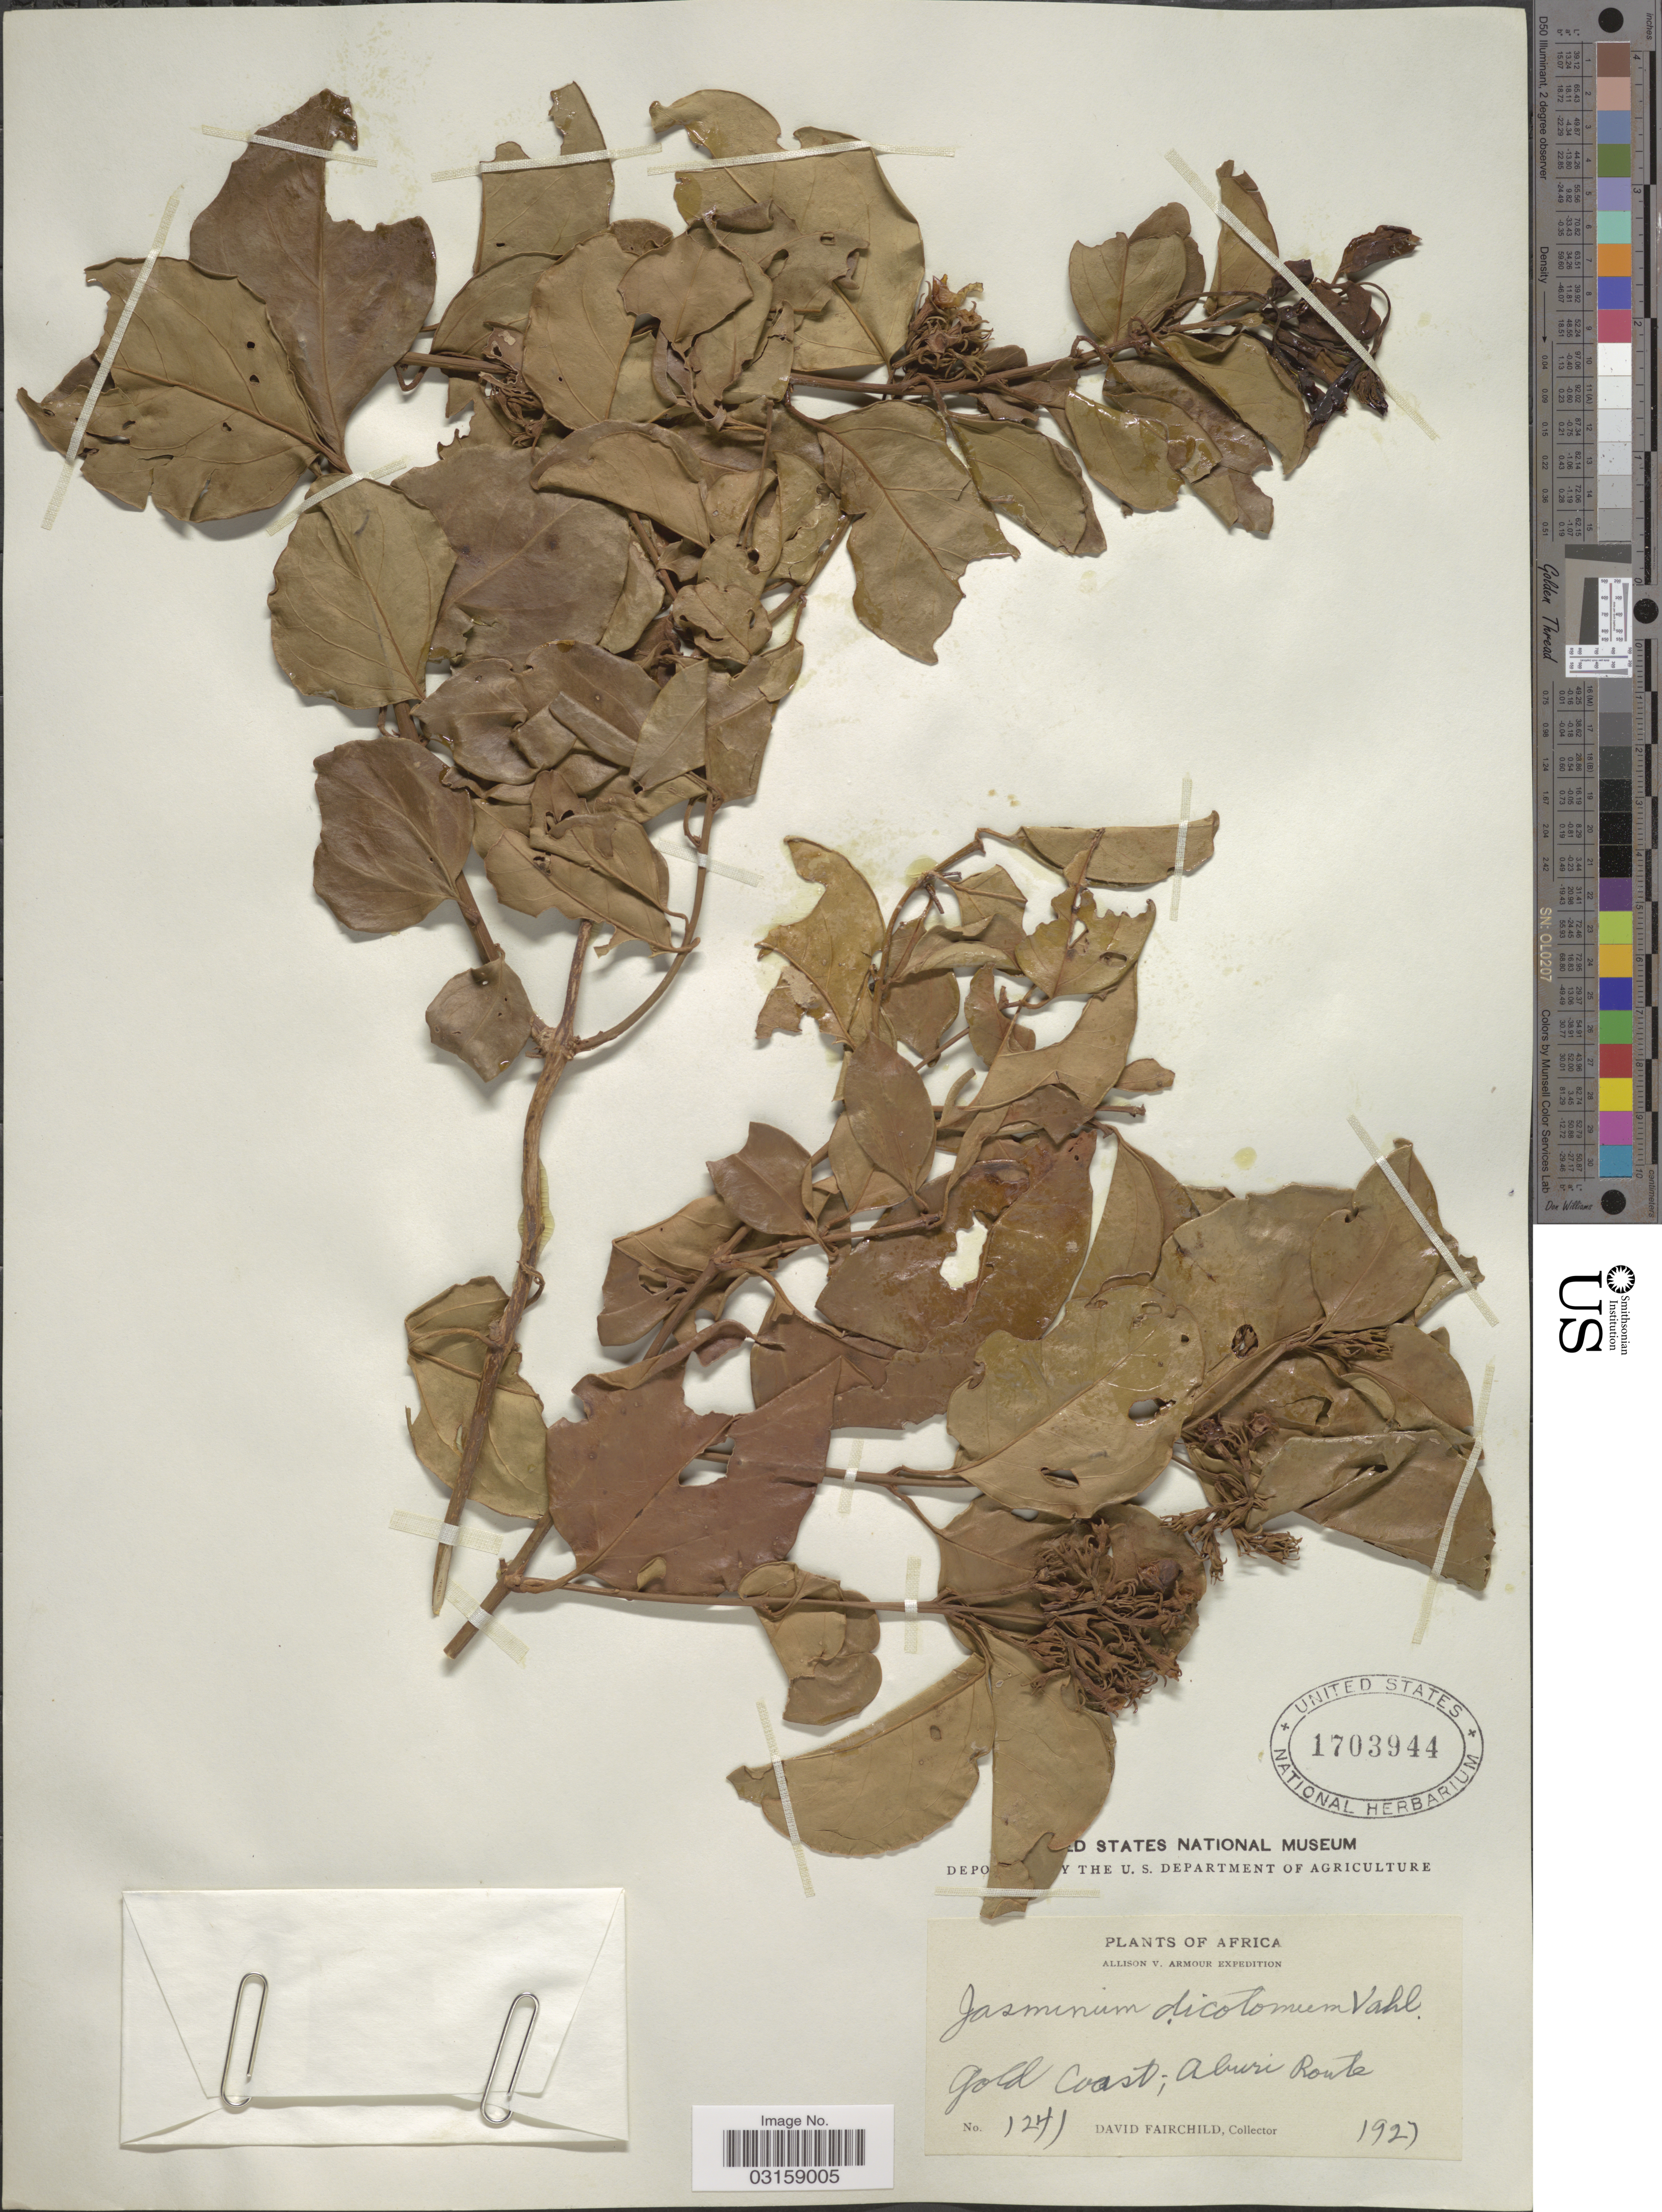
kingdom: Plantae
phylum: Tracheophyta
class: Magnoliopsida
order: Lamiales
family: Oleaceae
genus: Jasminum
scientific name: Jasminum dichotomum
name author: Vahl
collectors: D. Fairchild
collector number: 1241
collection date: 1927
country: Ghana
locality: Gold Coast; Aburi Route.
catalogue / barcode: US 1703944